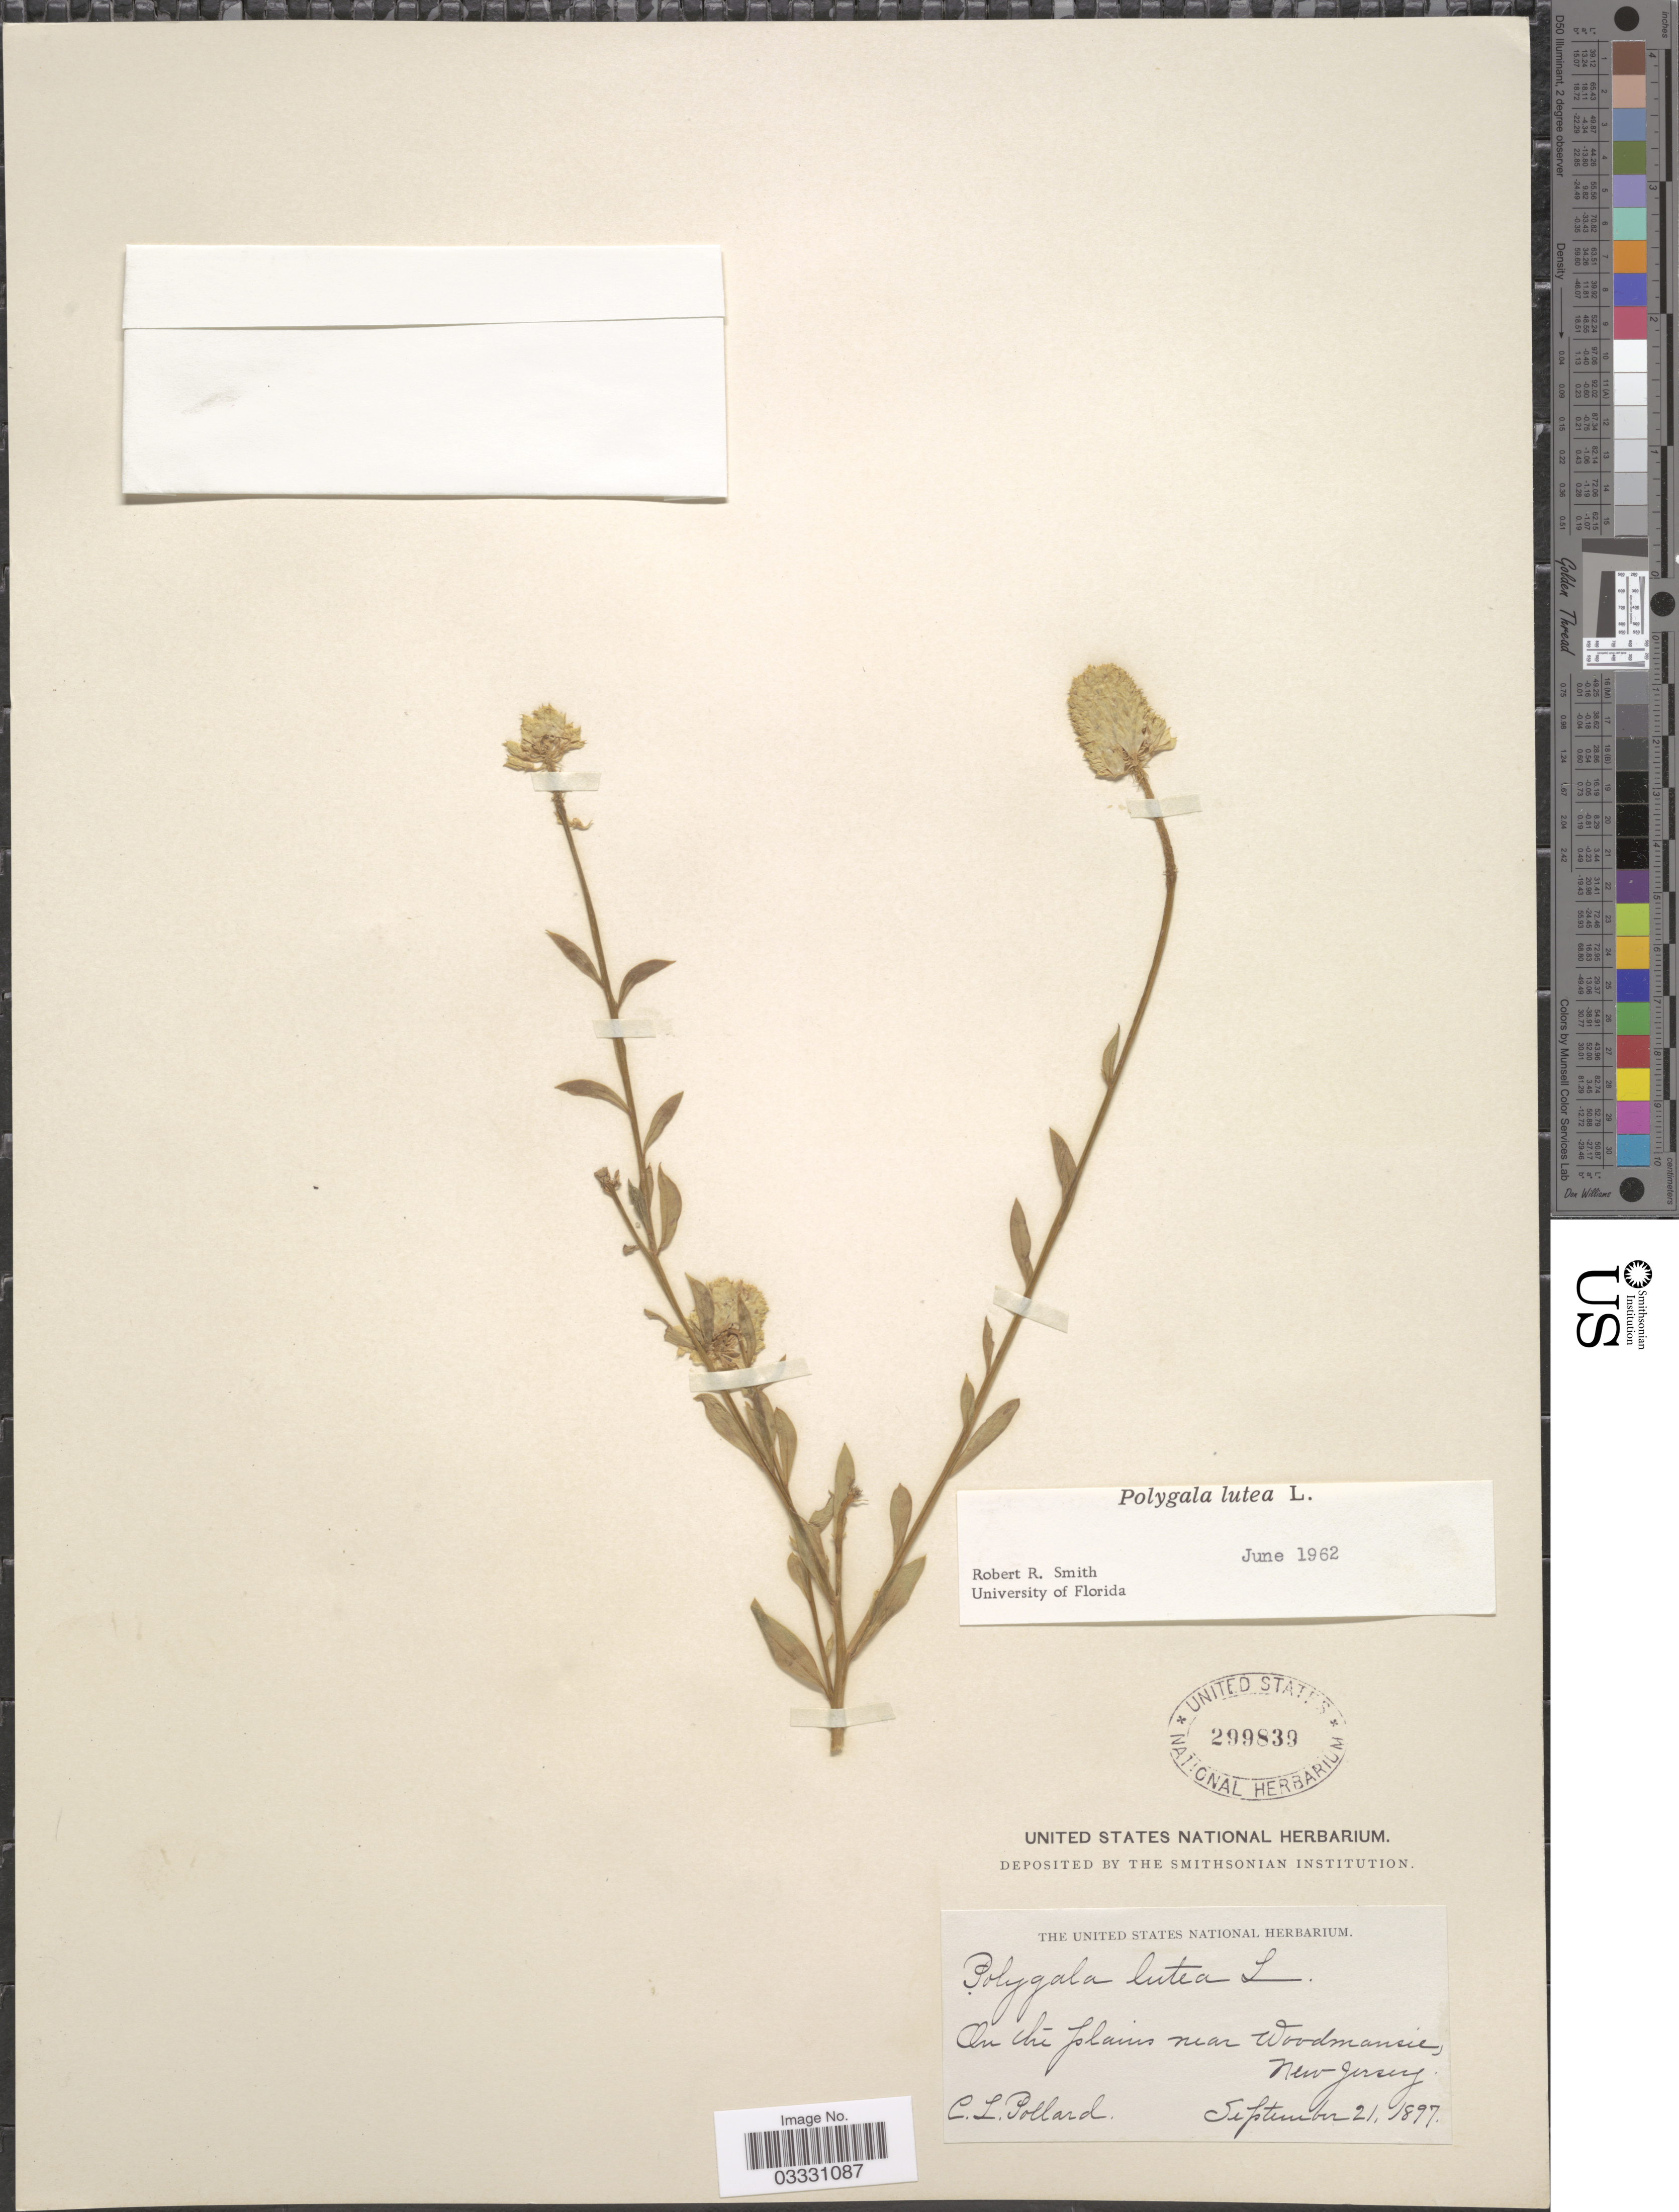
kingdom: Plantae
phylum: Tracheophyta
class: Magnoliopsida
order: Fabales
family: Polygalaceae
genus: Polygala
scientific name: Polygala lutea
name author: L.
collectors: C. L. Pollard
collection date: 1897-09-21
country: United States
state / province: New Jersey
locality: On the plains near Woodmansie.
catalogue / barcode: US 299839